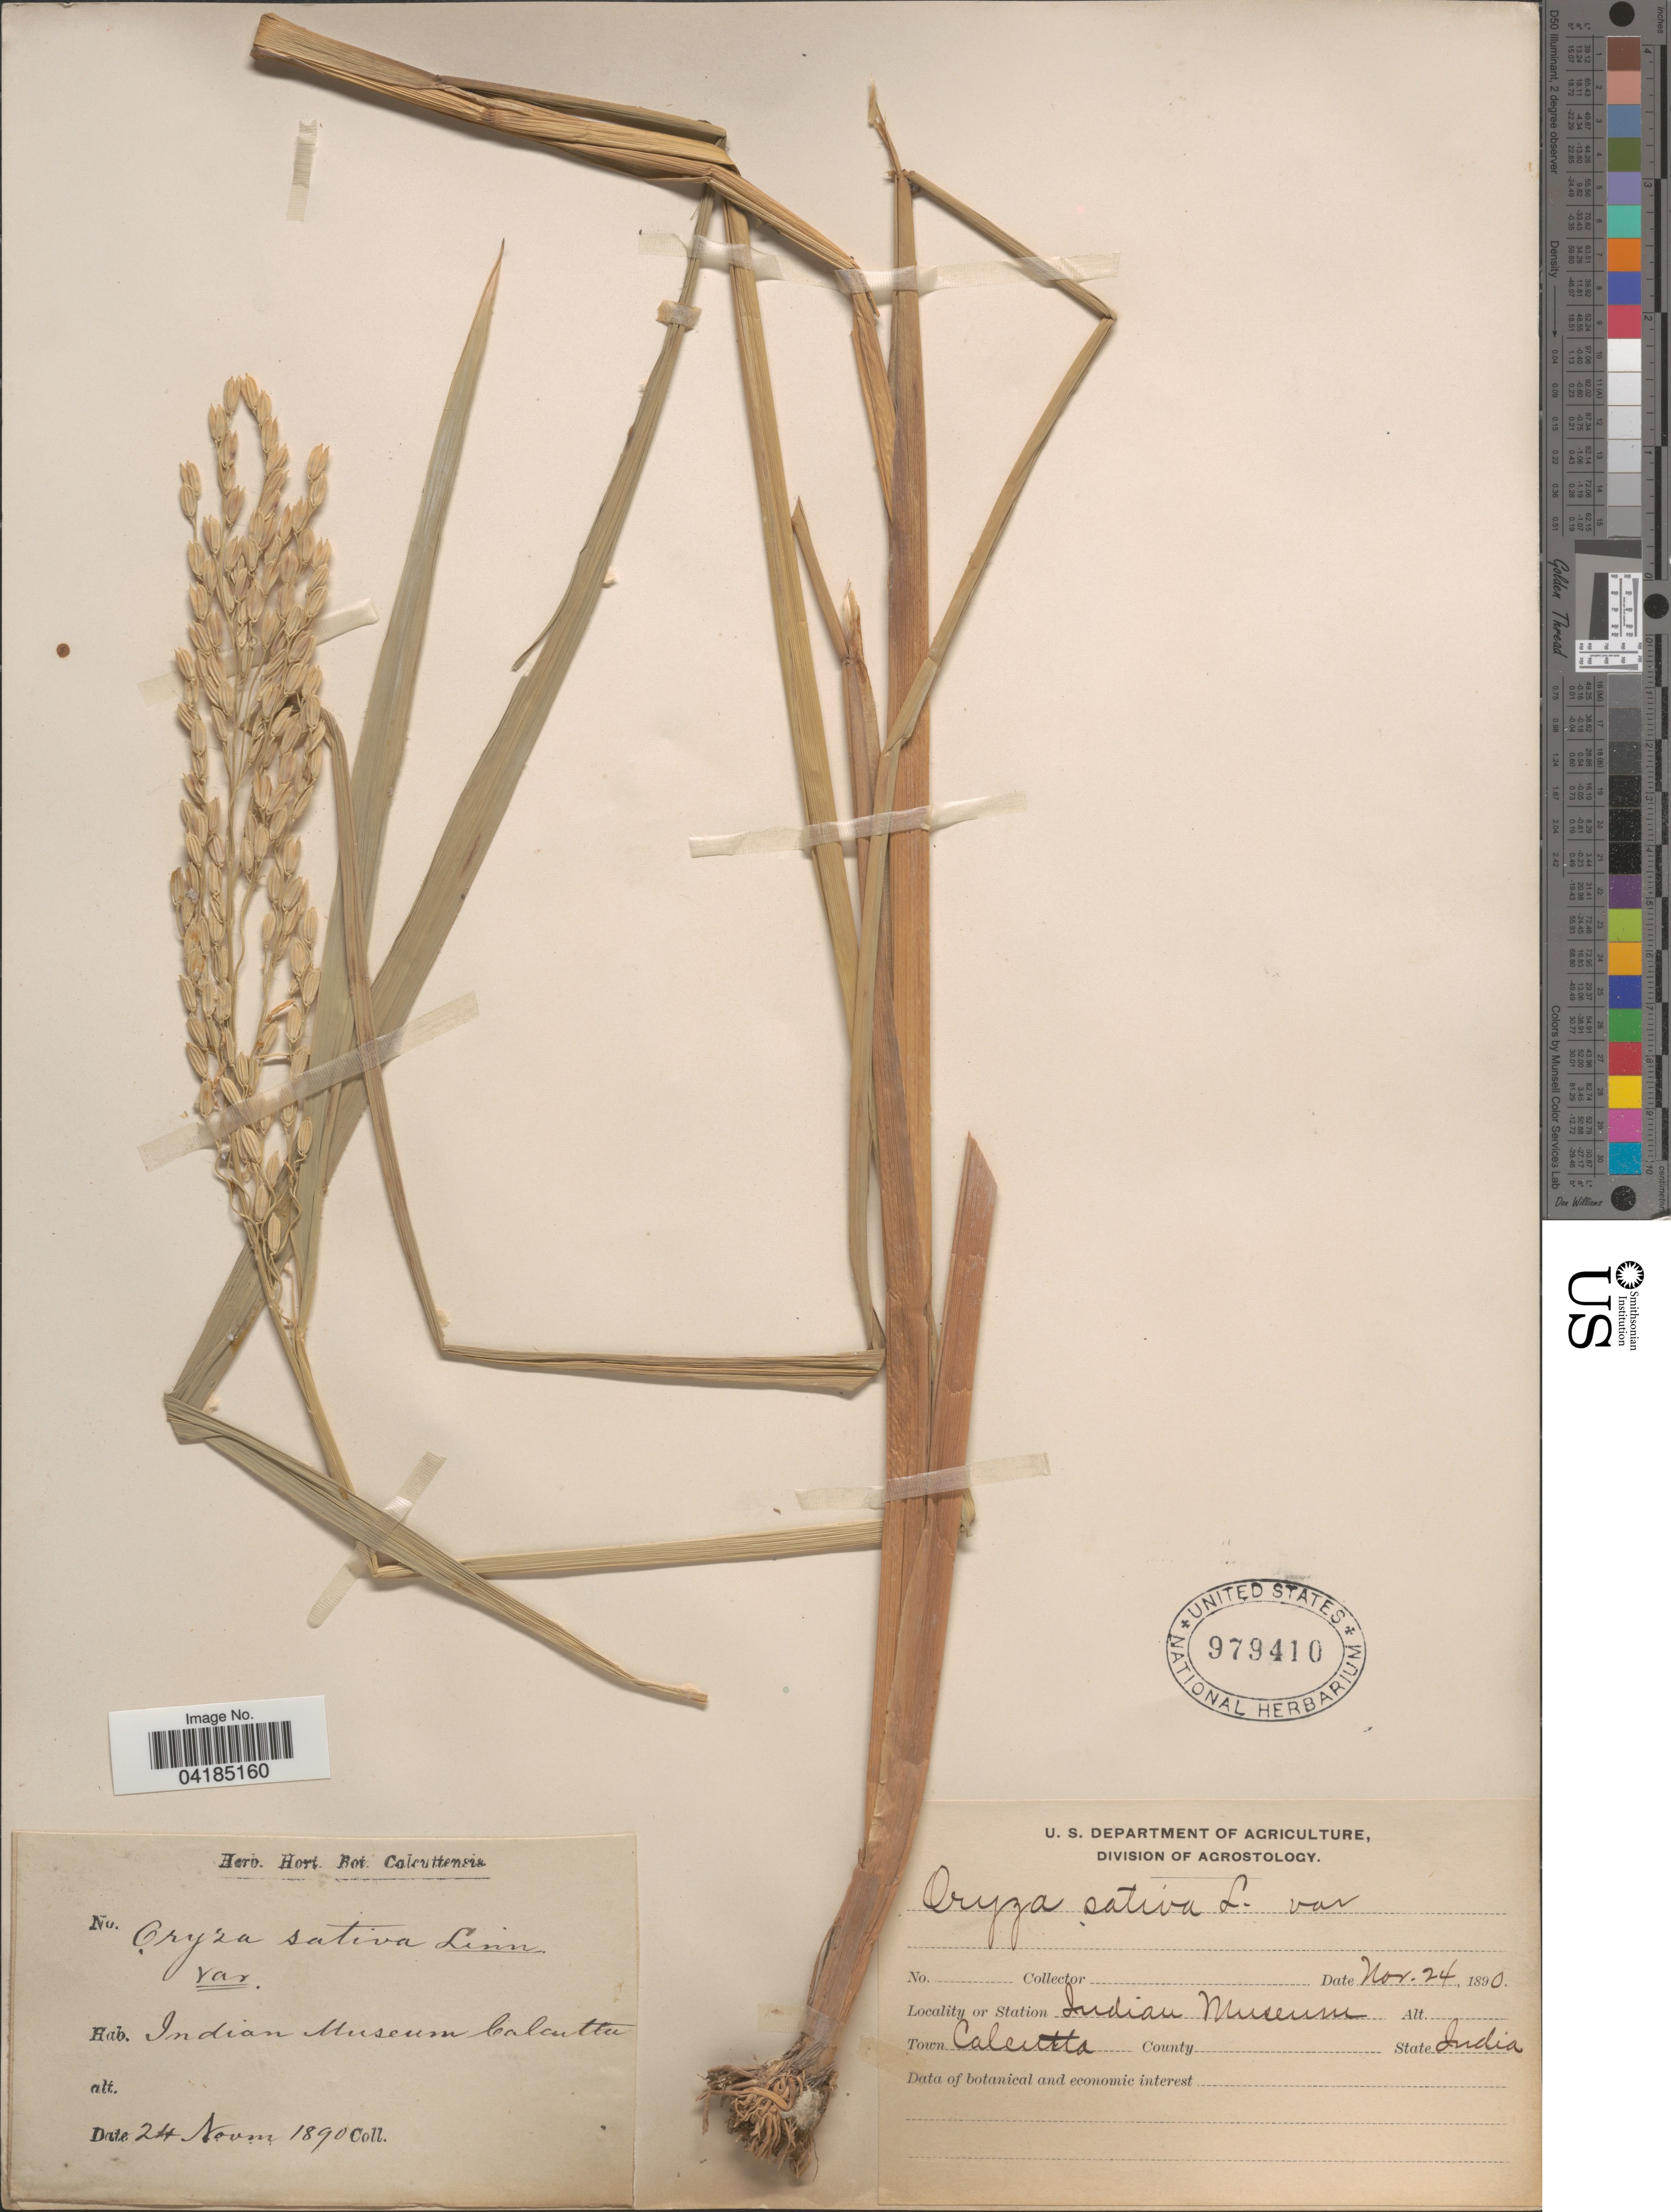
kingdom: Plantae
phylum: Tracheophyta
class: Liliopsida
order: Poales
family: Poaceae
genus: Oryza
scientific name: Oryza sativa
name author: L.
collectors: ex Herb. Hort. Bot. Calcuttensis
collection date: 1890-11-24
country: India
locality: Indian Museum. Town Calcutta.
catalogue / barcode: US 979410